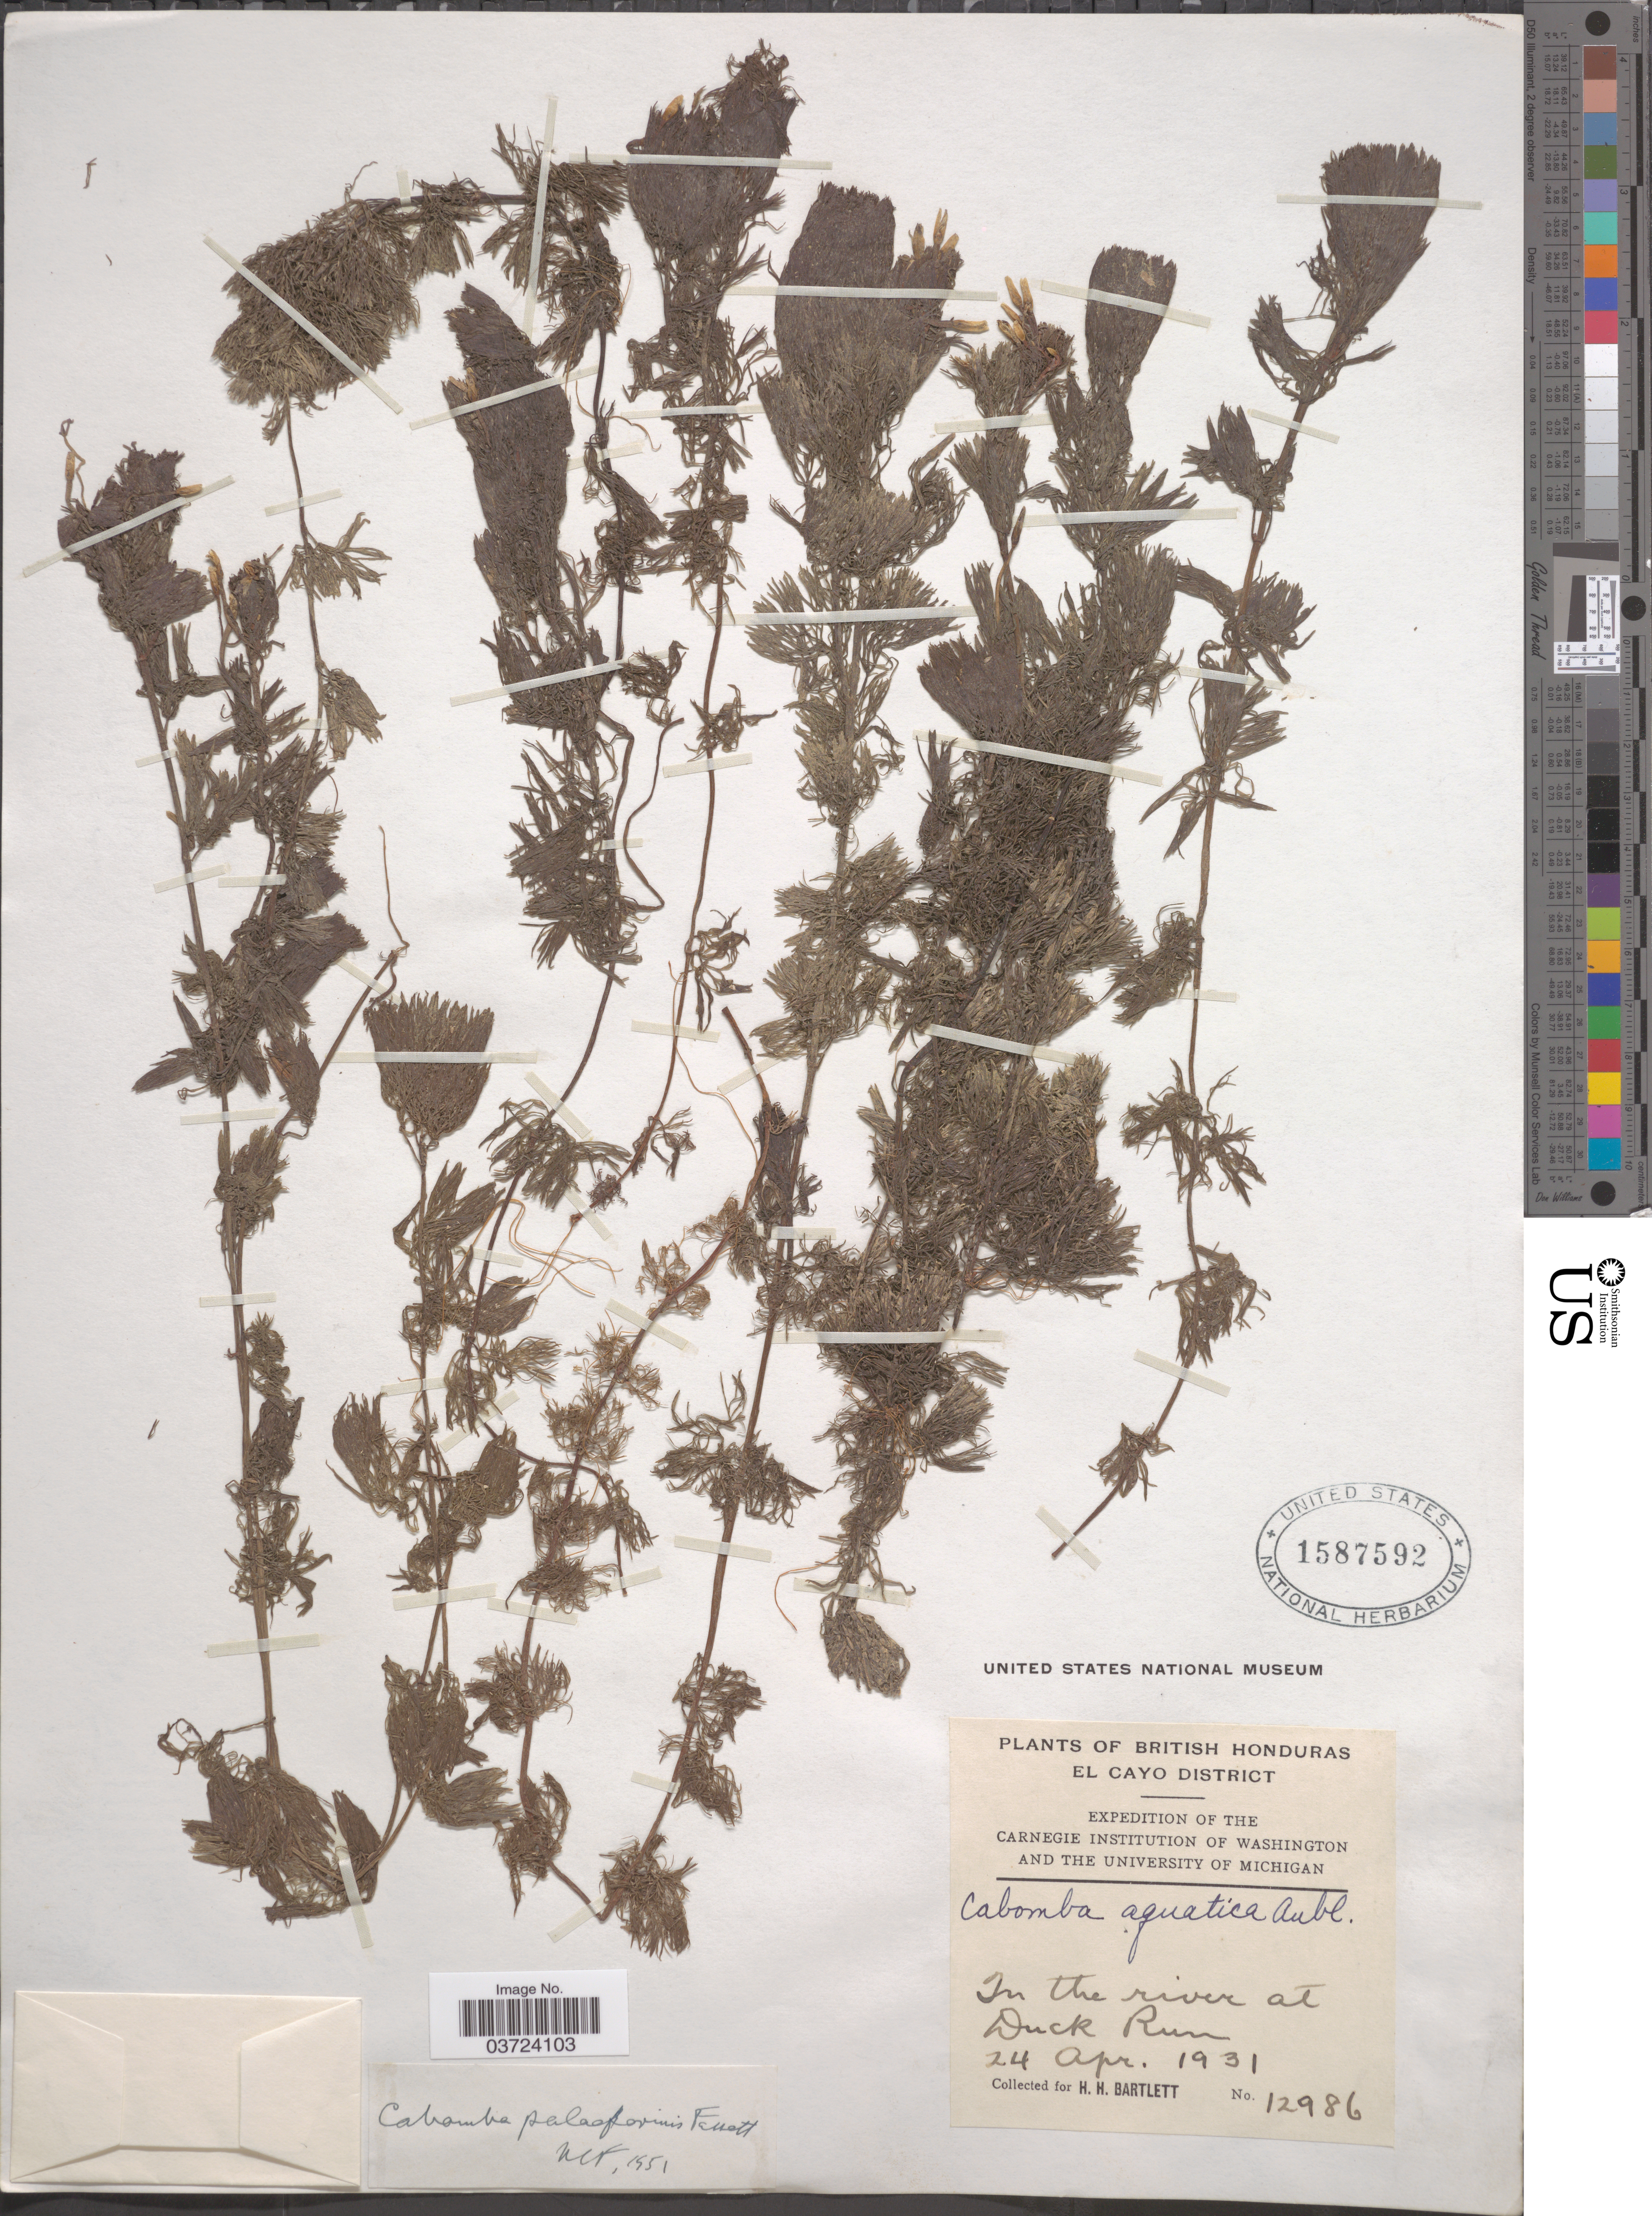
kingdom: Plantae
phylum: Tracheophyta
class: Magnoliopsida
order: Nymphaeales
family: Cabombaceae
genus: Cabomba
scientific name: Cabomba palaeformis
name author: Fassett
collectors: H. H. Bartlett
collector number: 12986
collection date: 1931-04-24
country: Belize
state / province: Cayo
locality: British Honduras. El Cayo District. In the river at Duck Run.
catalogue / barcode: US 1587592